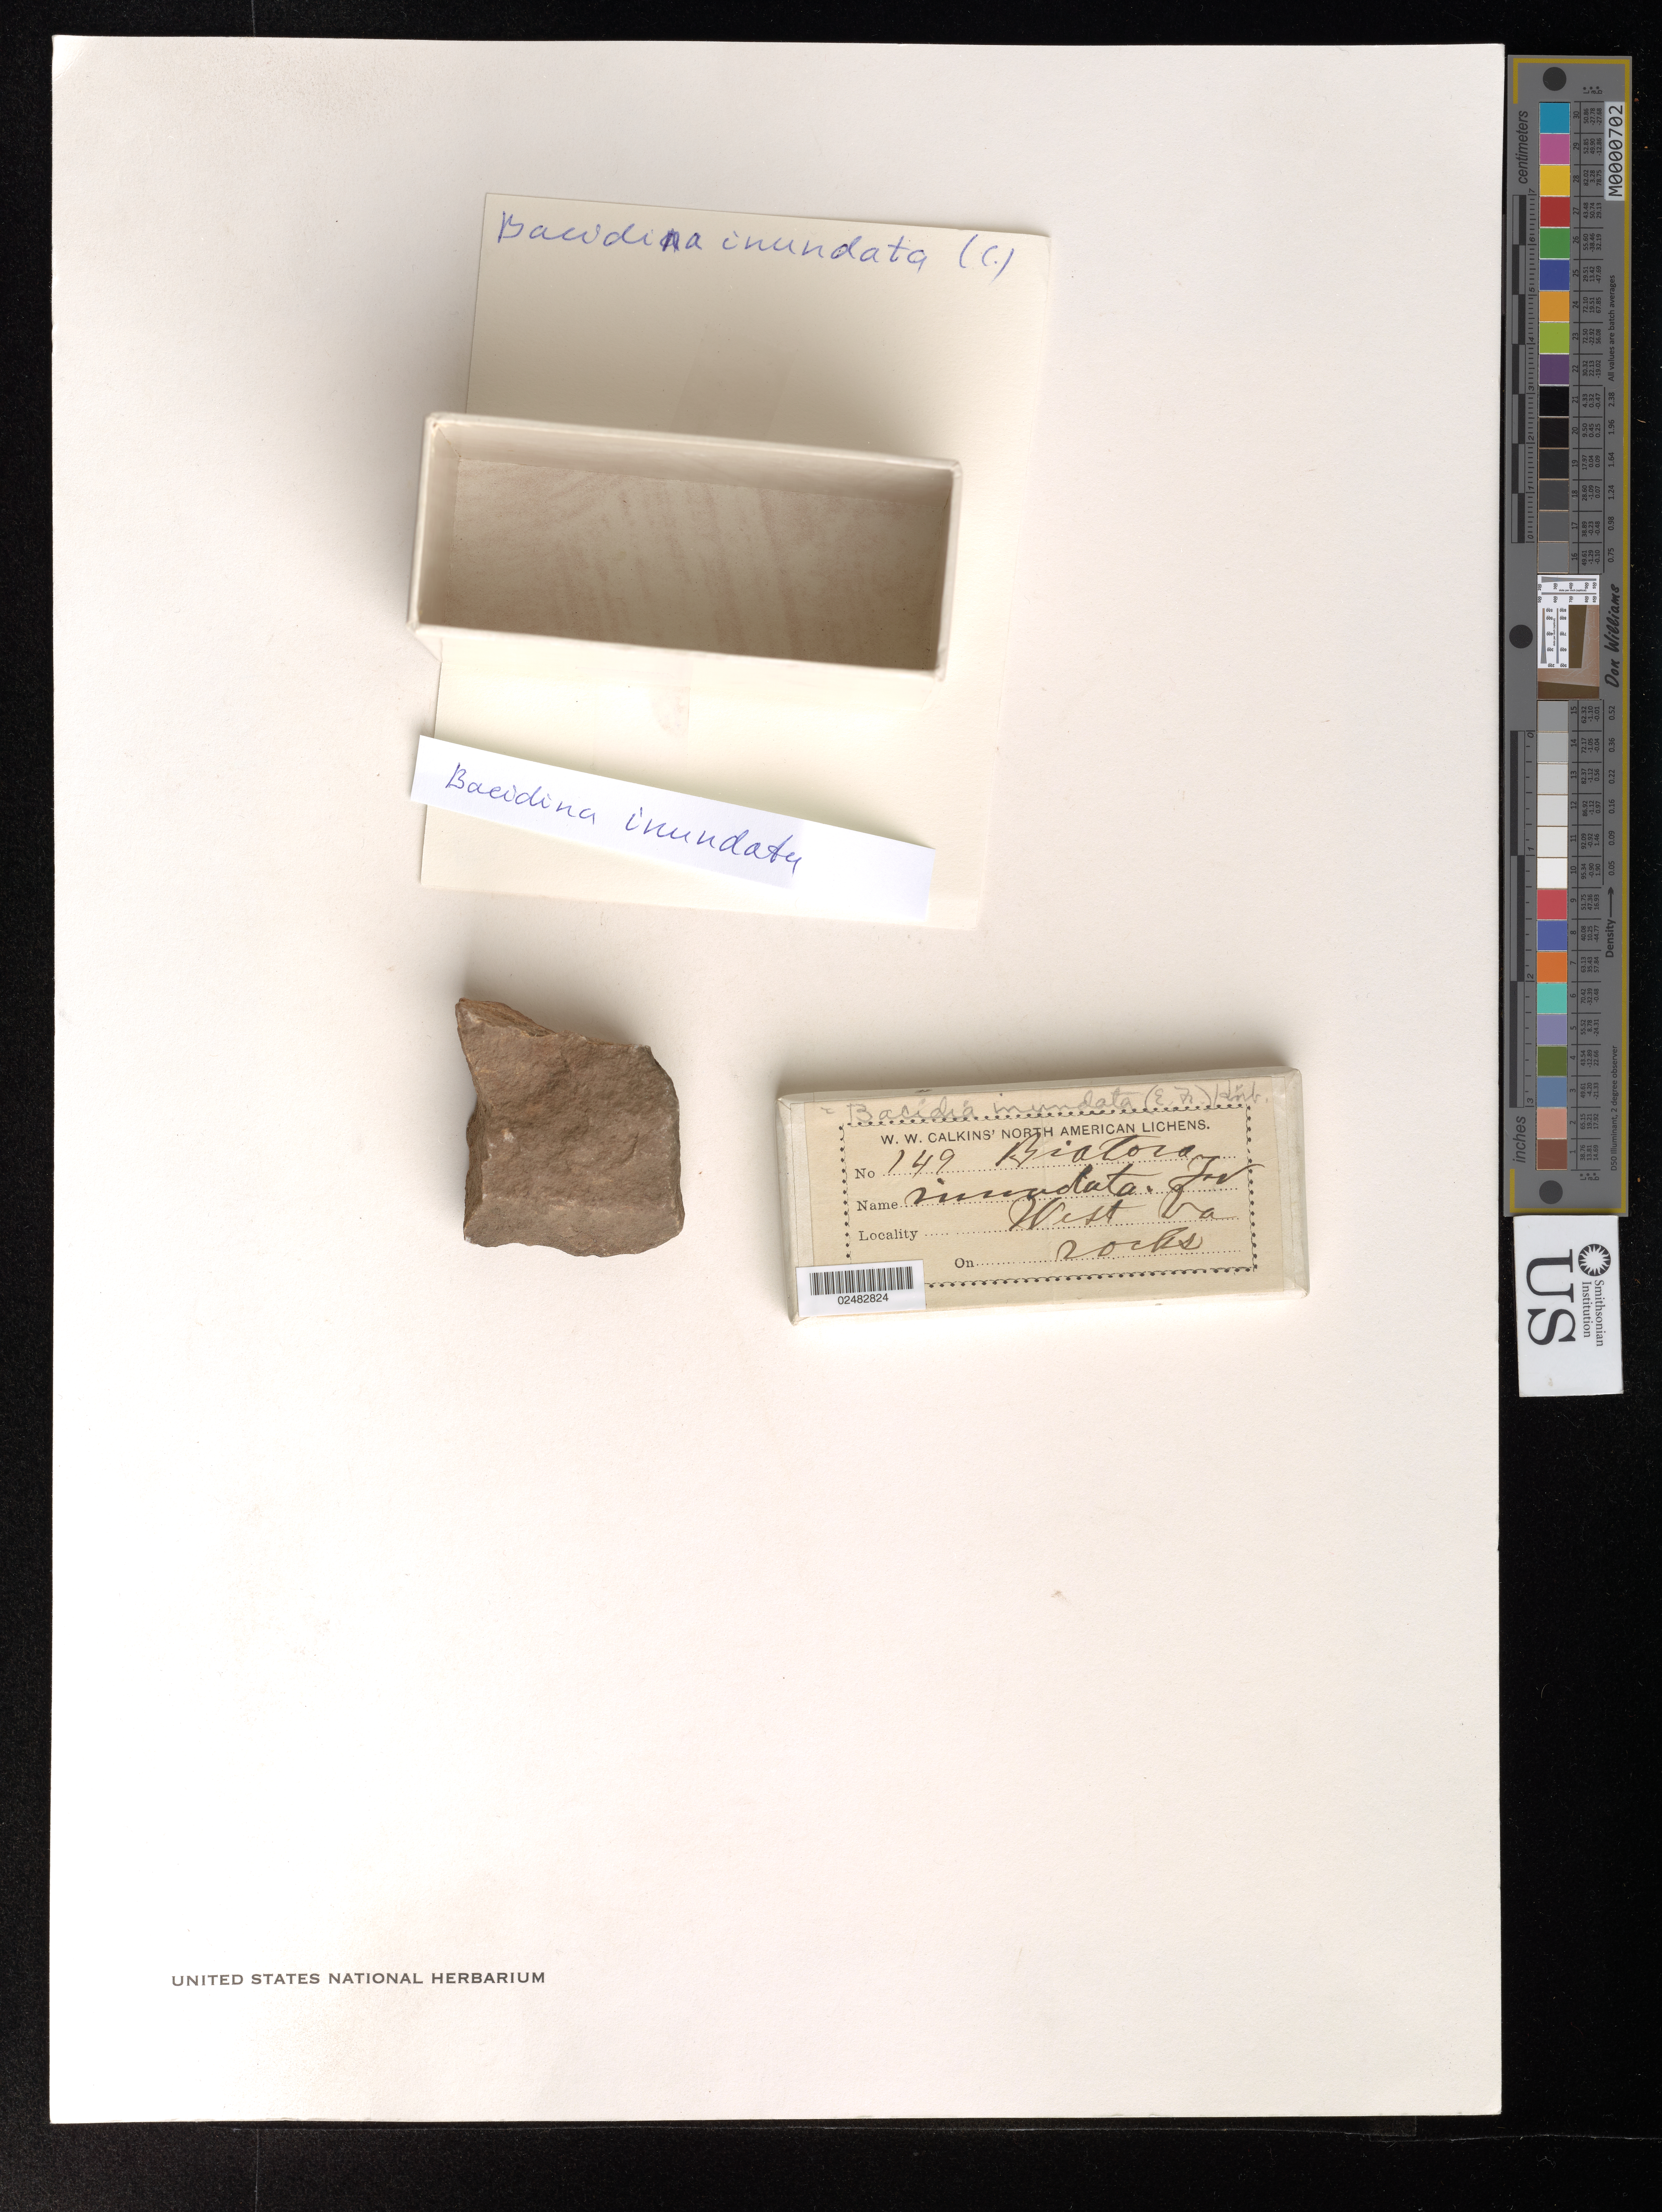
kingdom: Fungi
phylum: Ascomycota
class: Lecanoromycetes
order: Lecanorales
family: Ramalinaceae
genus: Bacidina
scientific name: Bacidina inundata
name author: (Fr.) Vězda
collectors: W. Calkins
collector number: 149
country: United States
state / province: West Virginia